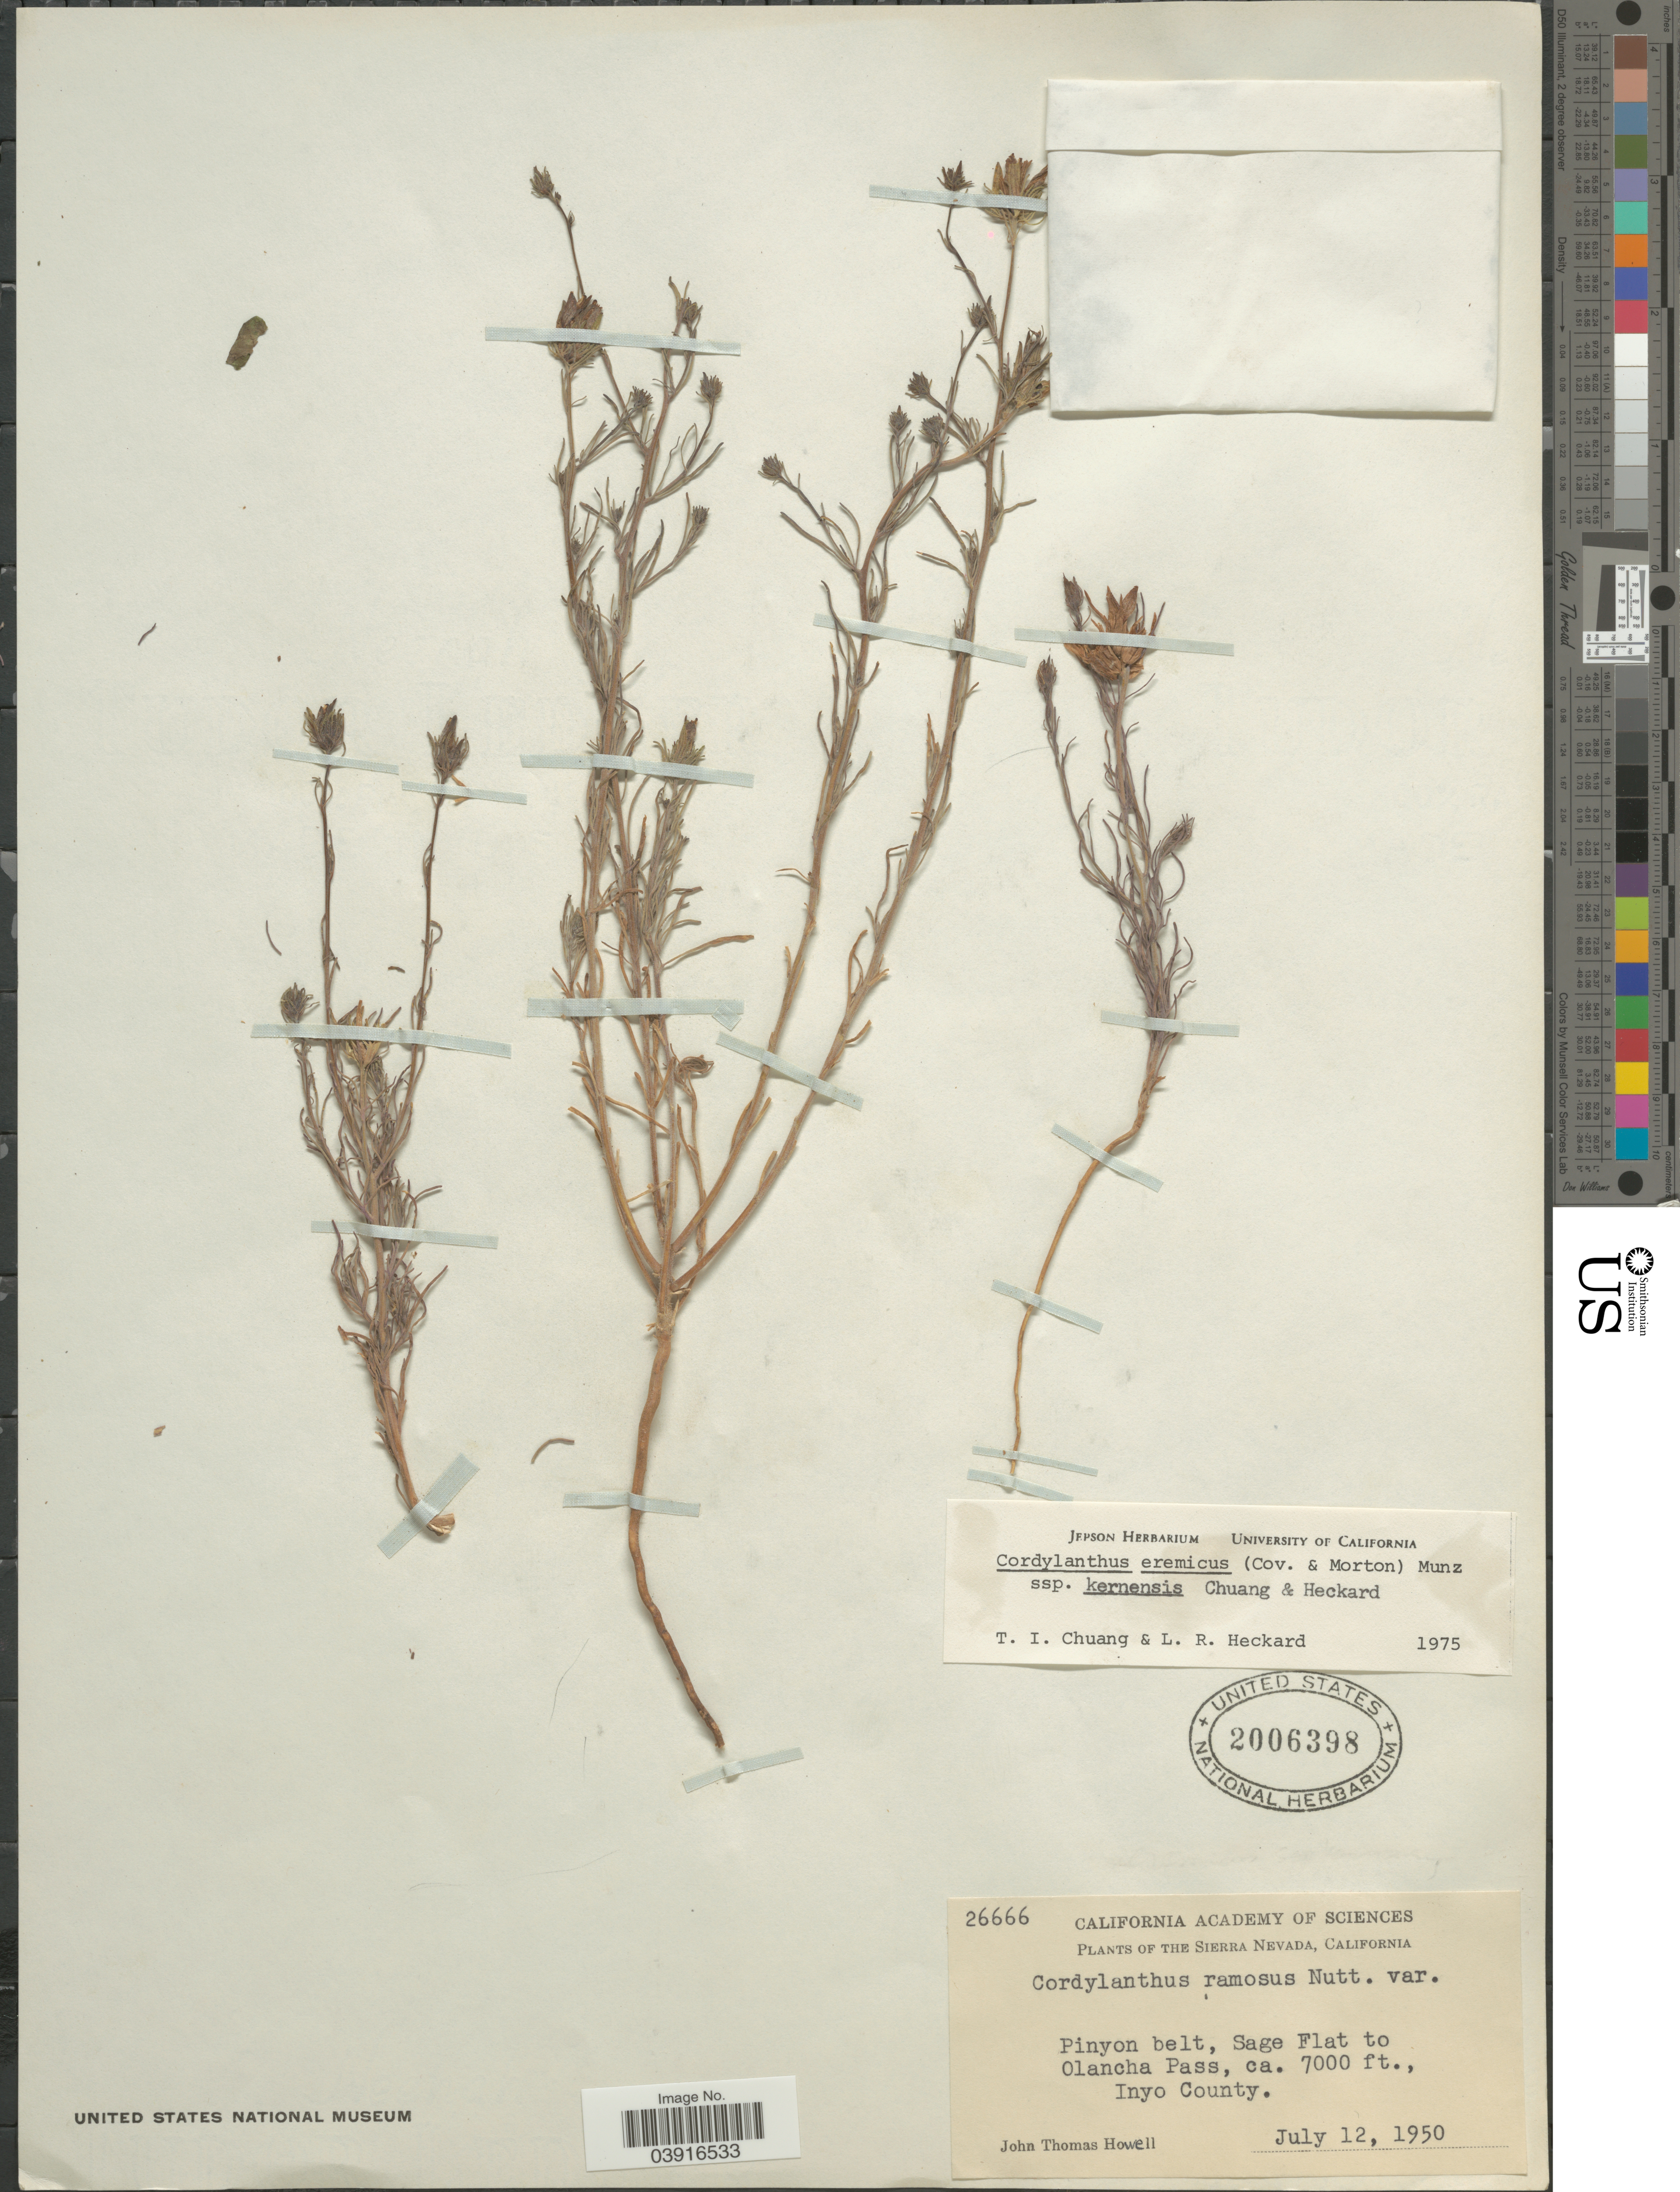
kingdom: Plantae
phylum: Tracheophyta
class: Magnoliopsida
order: Lamiales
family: Orobanchaceae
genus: Cordylanthus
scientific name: Cordylanthus eremicus subsp. kernensis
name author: T.I. Chuang & Heckard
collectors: J. T. Howell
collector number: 26666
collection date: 1950-07-12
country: United States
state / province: California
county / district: Inyo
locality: The Sierra Nevada. Pinyon belt, Sage Flat to Olancha Pass, Inyo County.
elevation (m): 2134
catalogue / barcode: US 2006398